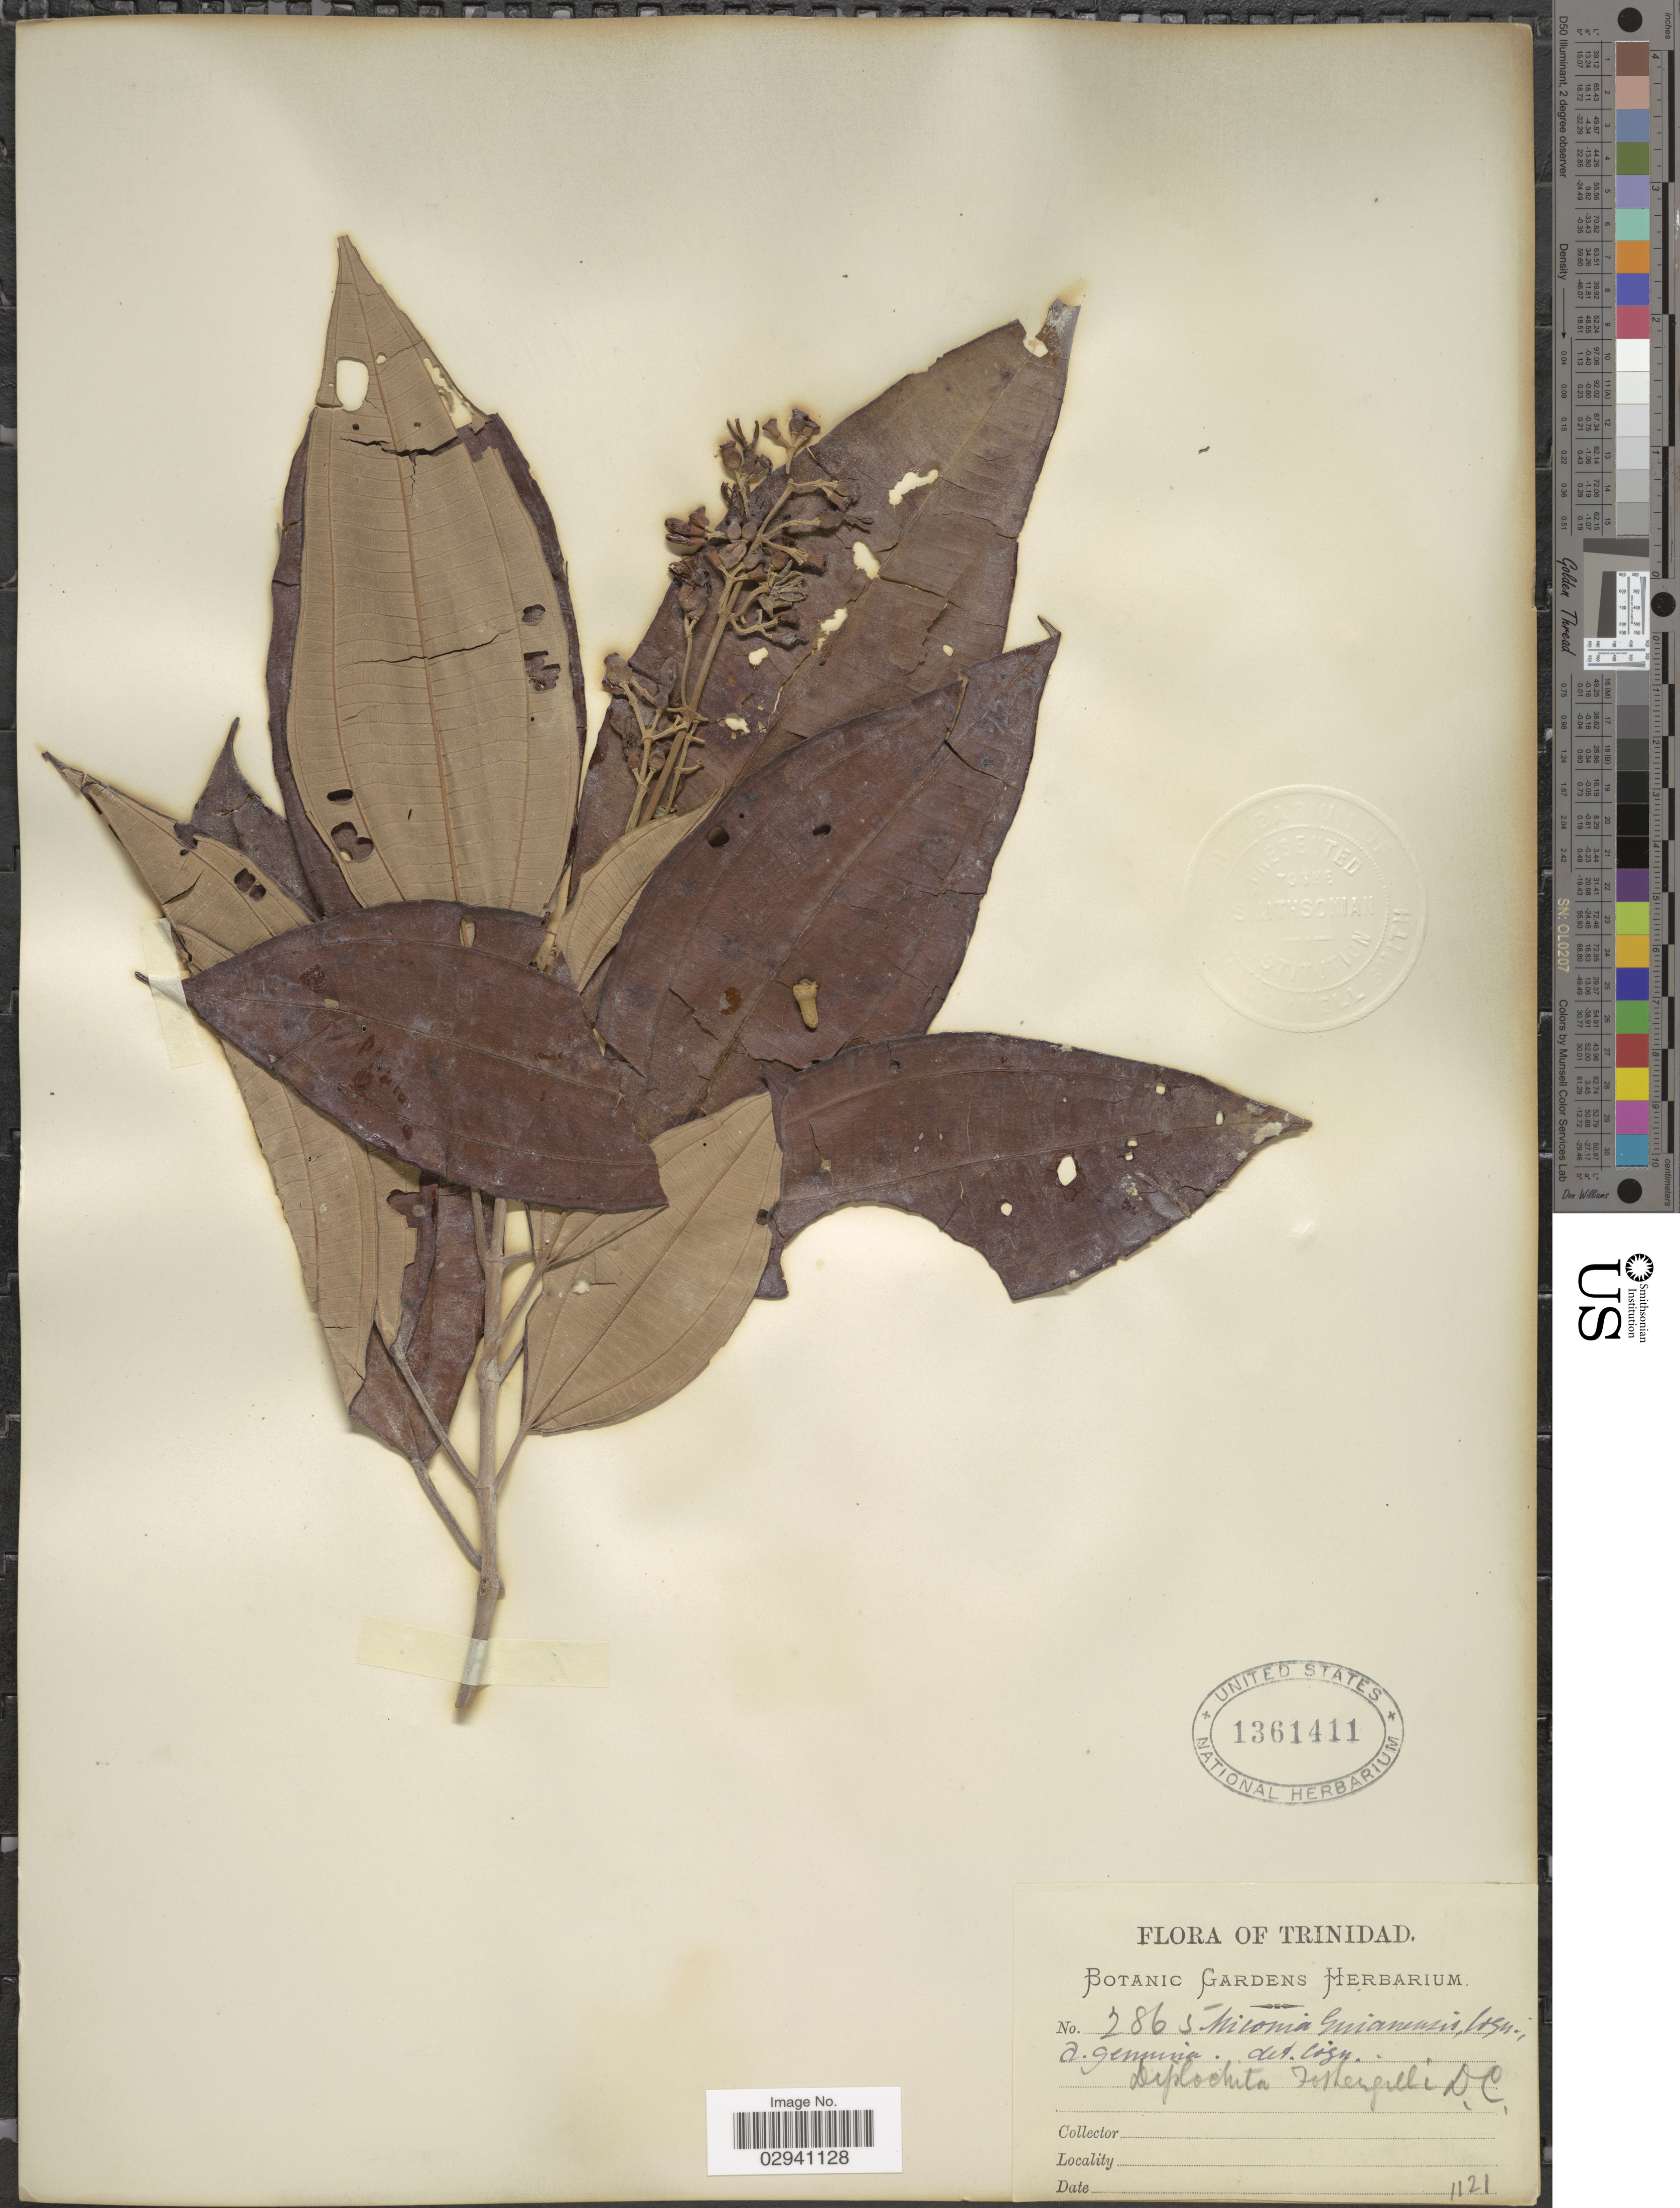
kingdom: Plantae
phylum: Tracheophyta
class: Magnoliopsida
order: Myrtales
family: Melastomataceae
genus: Miconia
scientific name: Miconia mirabilis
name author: (Aubl.) L.O. Williams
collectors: Botanic Gardens Herbarium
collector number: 2865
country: Trinidad and Tobago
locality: Trinidad.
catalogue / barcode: US 1361411